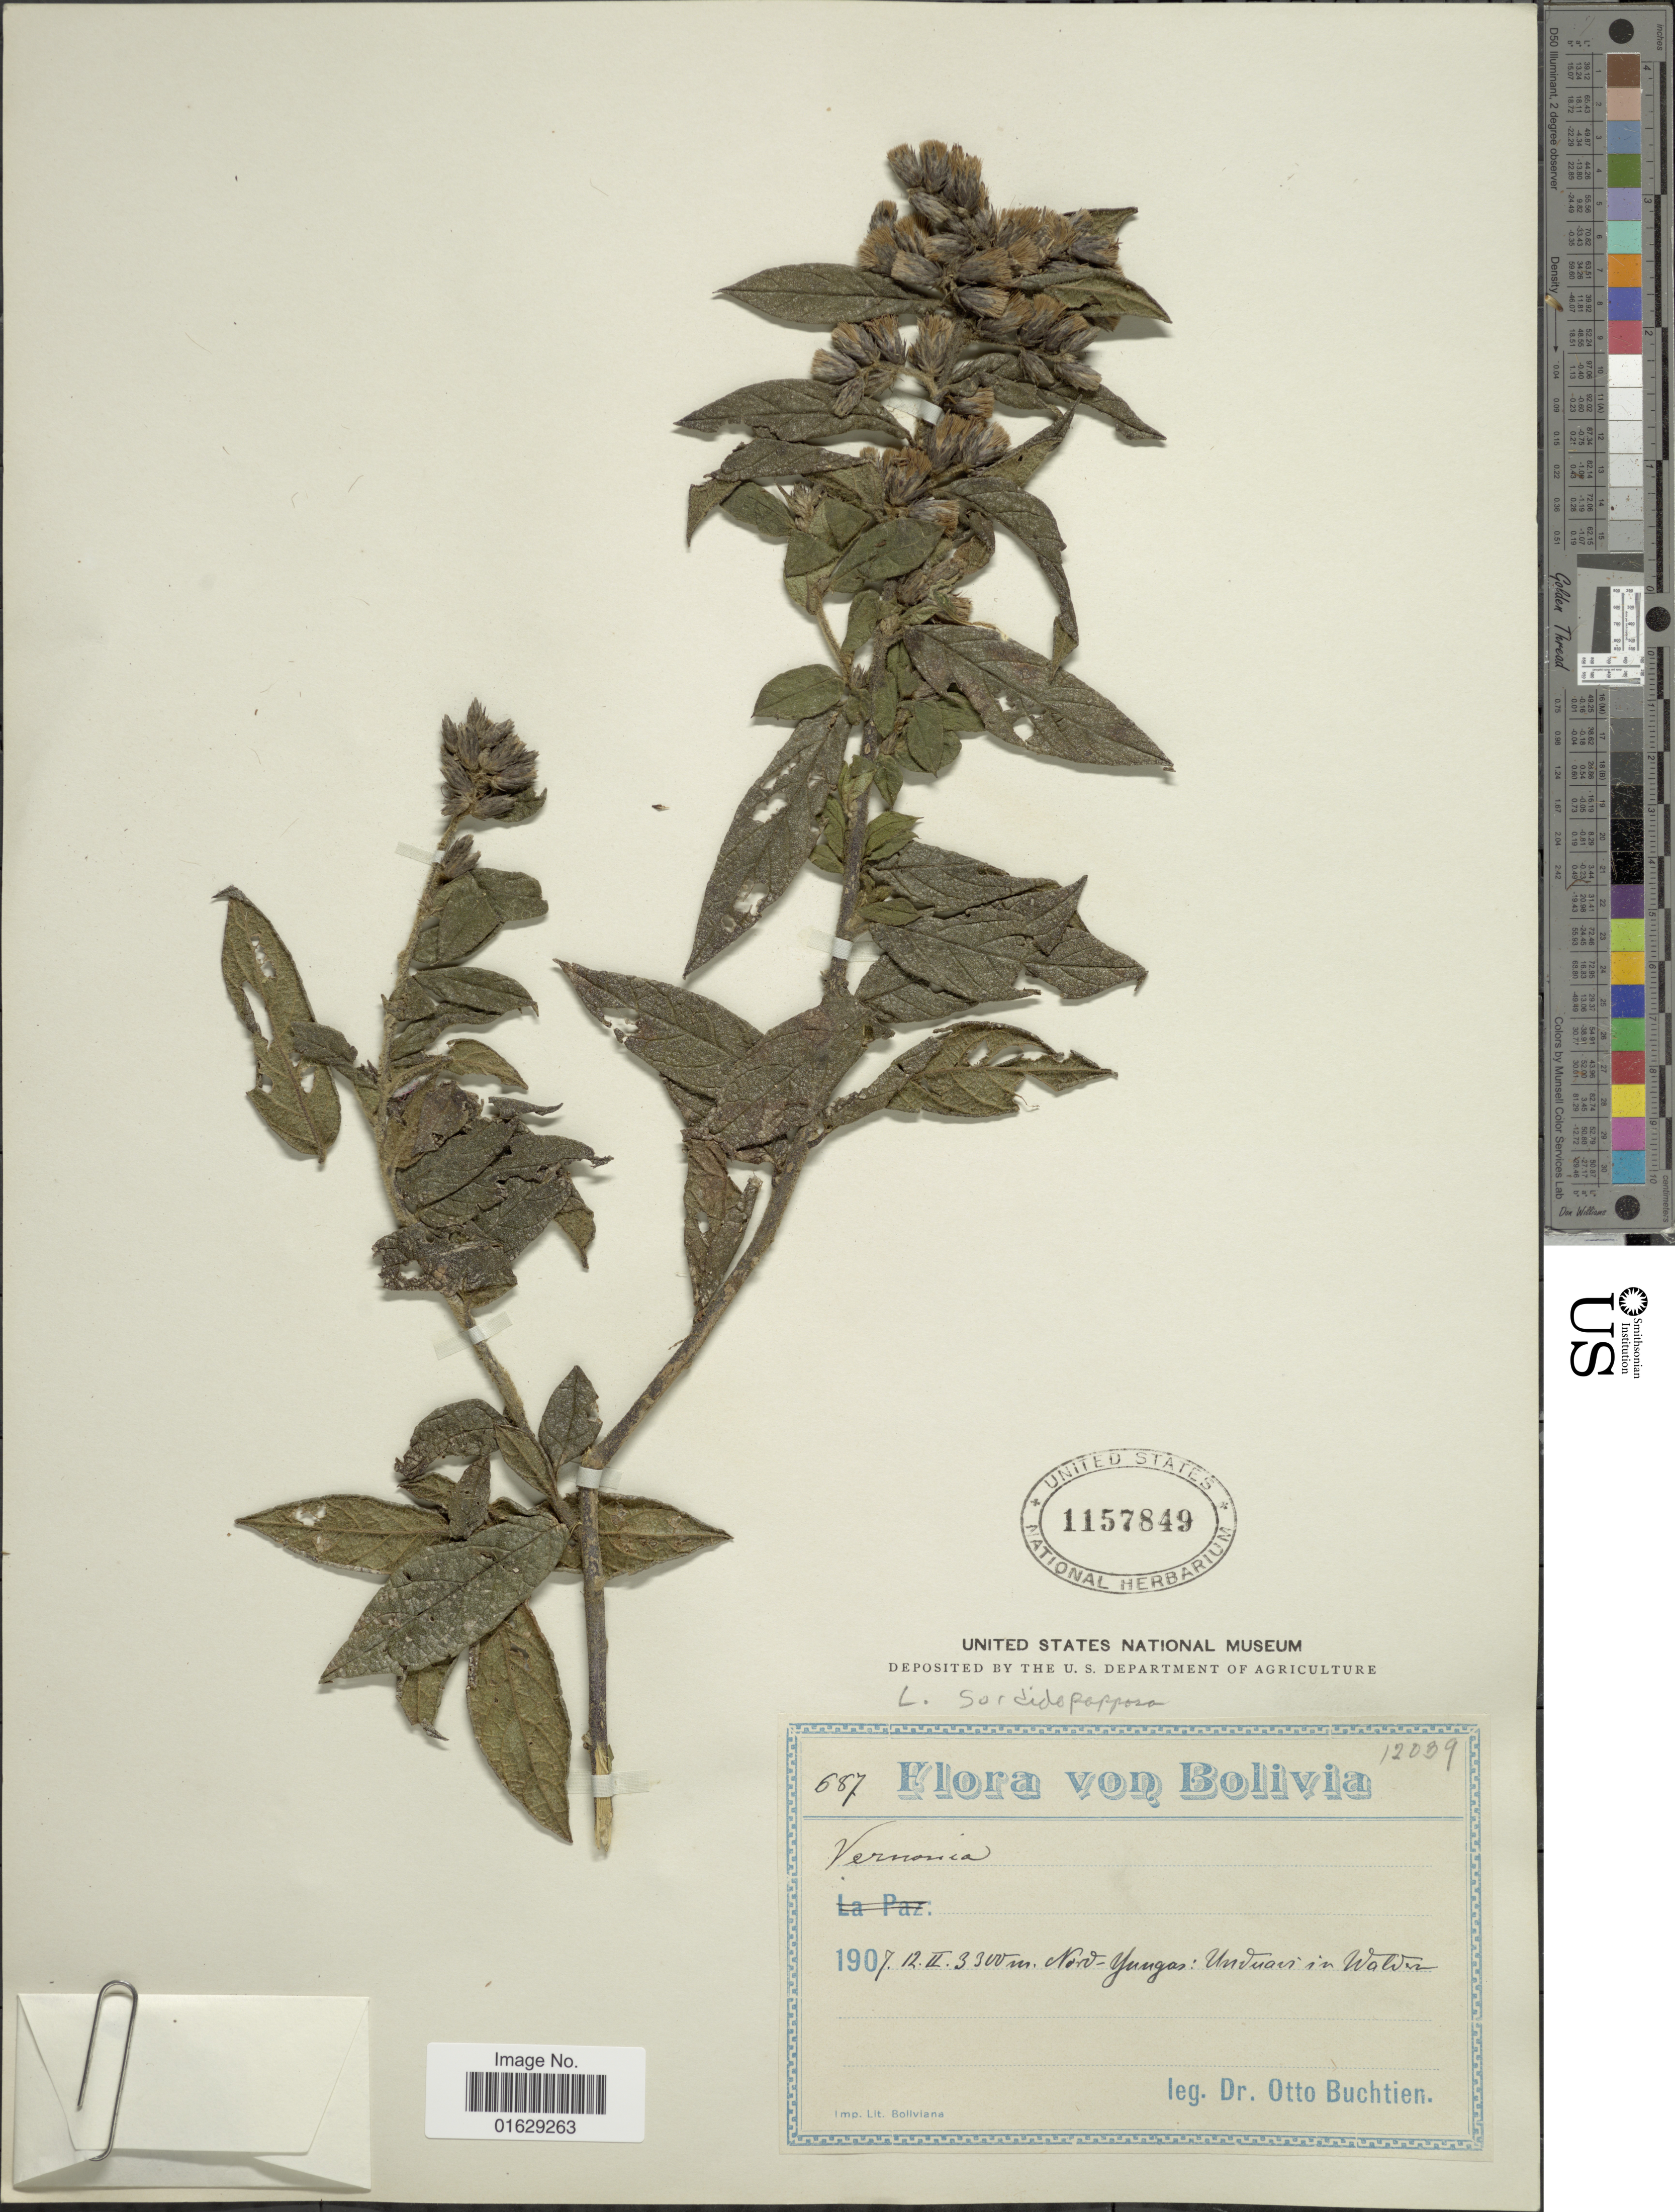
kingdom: Plantae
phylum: Tracheophyta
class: Magnoliopsida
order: Asterales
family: Asteraceae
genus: Lepidaploa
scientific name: Lepidaploa sordidopapposa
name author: (Hieron.) H. Rob.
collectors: O. Buchtien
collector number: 12039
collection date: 1907-02-12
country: Bolivia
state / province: La Paz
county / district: Nor Yungas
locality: Unduavi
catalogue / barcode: US 1157849